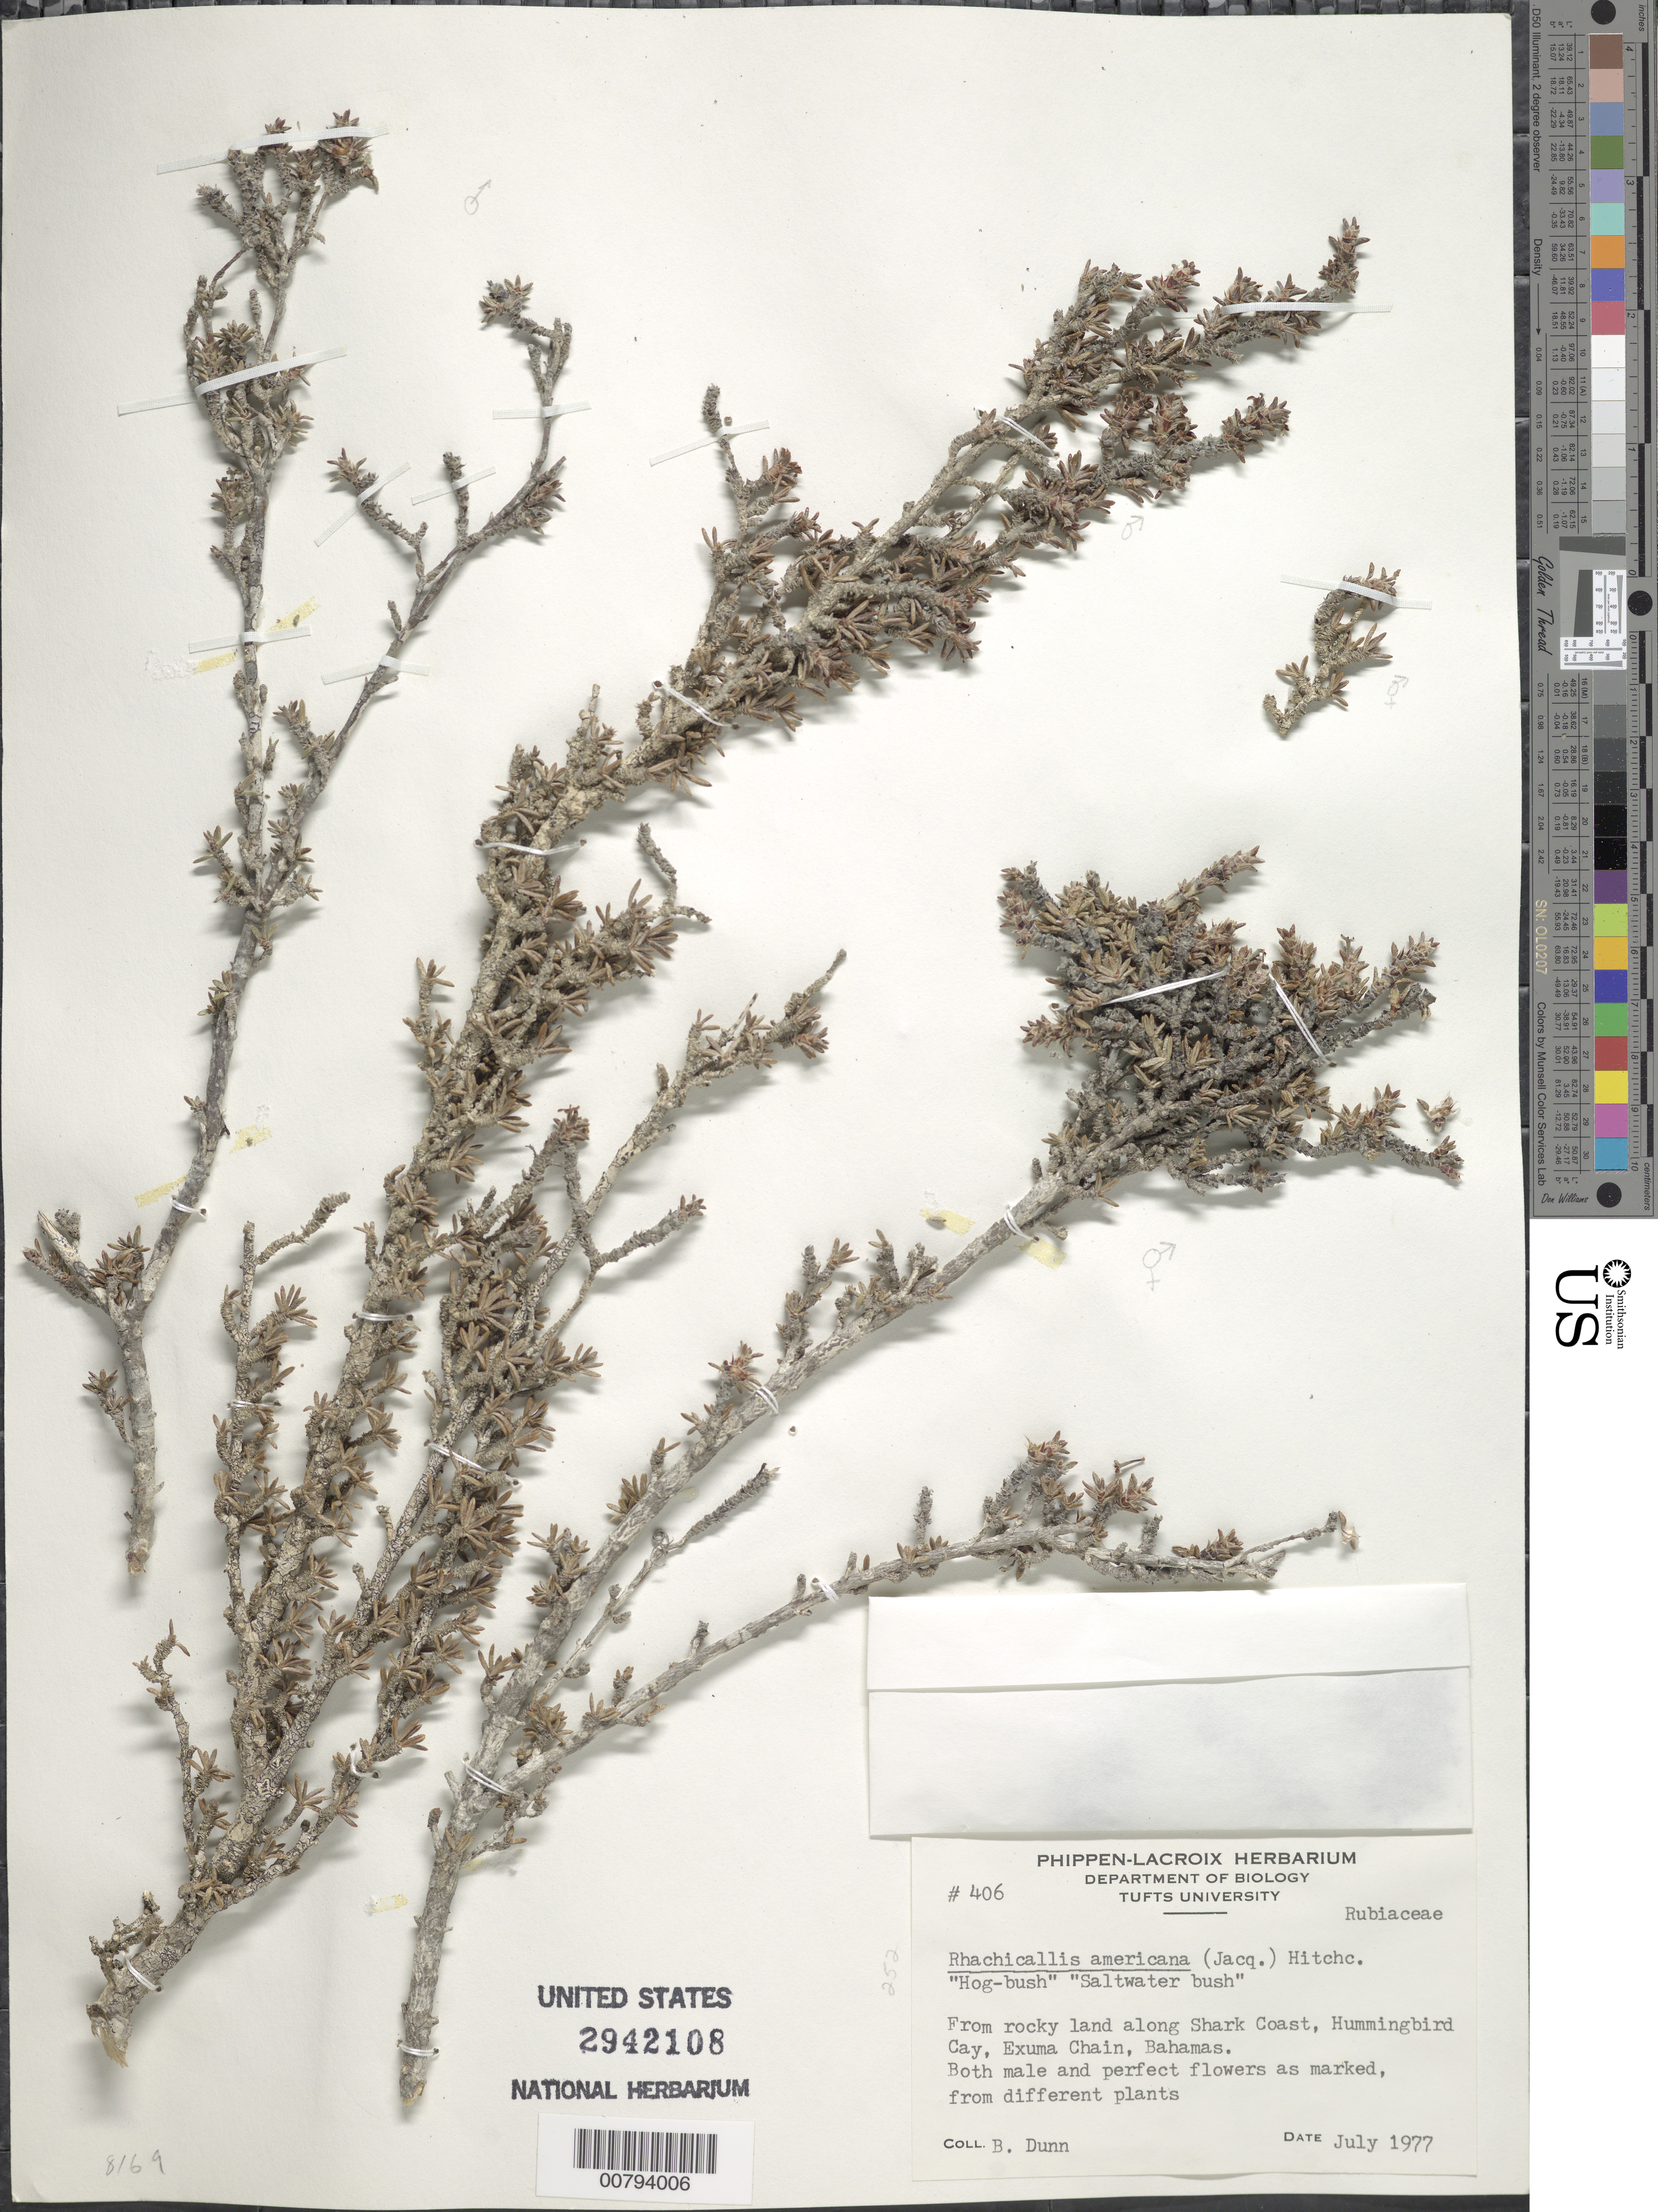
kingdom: Plantae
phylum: Tracheophyta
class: Magnoliopsida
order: Gentianales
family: Rubiaceae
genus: Rachicallis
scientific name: Rachicallis americana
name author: (Jacq.) Hitchc.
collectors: B. Dunn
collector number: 406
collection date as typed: Jul 1977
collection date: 1977-07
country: Bahamas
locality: Shark Coast, Hummingbird Cay, Exuma Chain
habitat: Rocky land along coast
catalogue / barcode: US 2942108